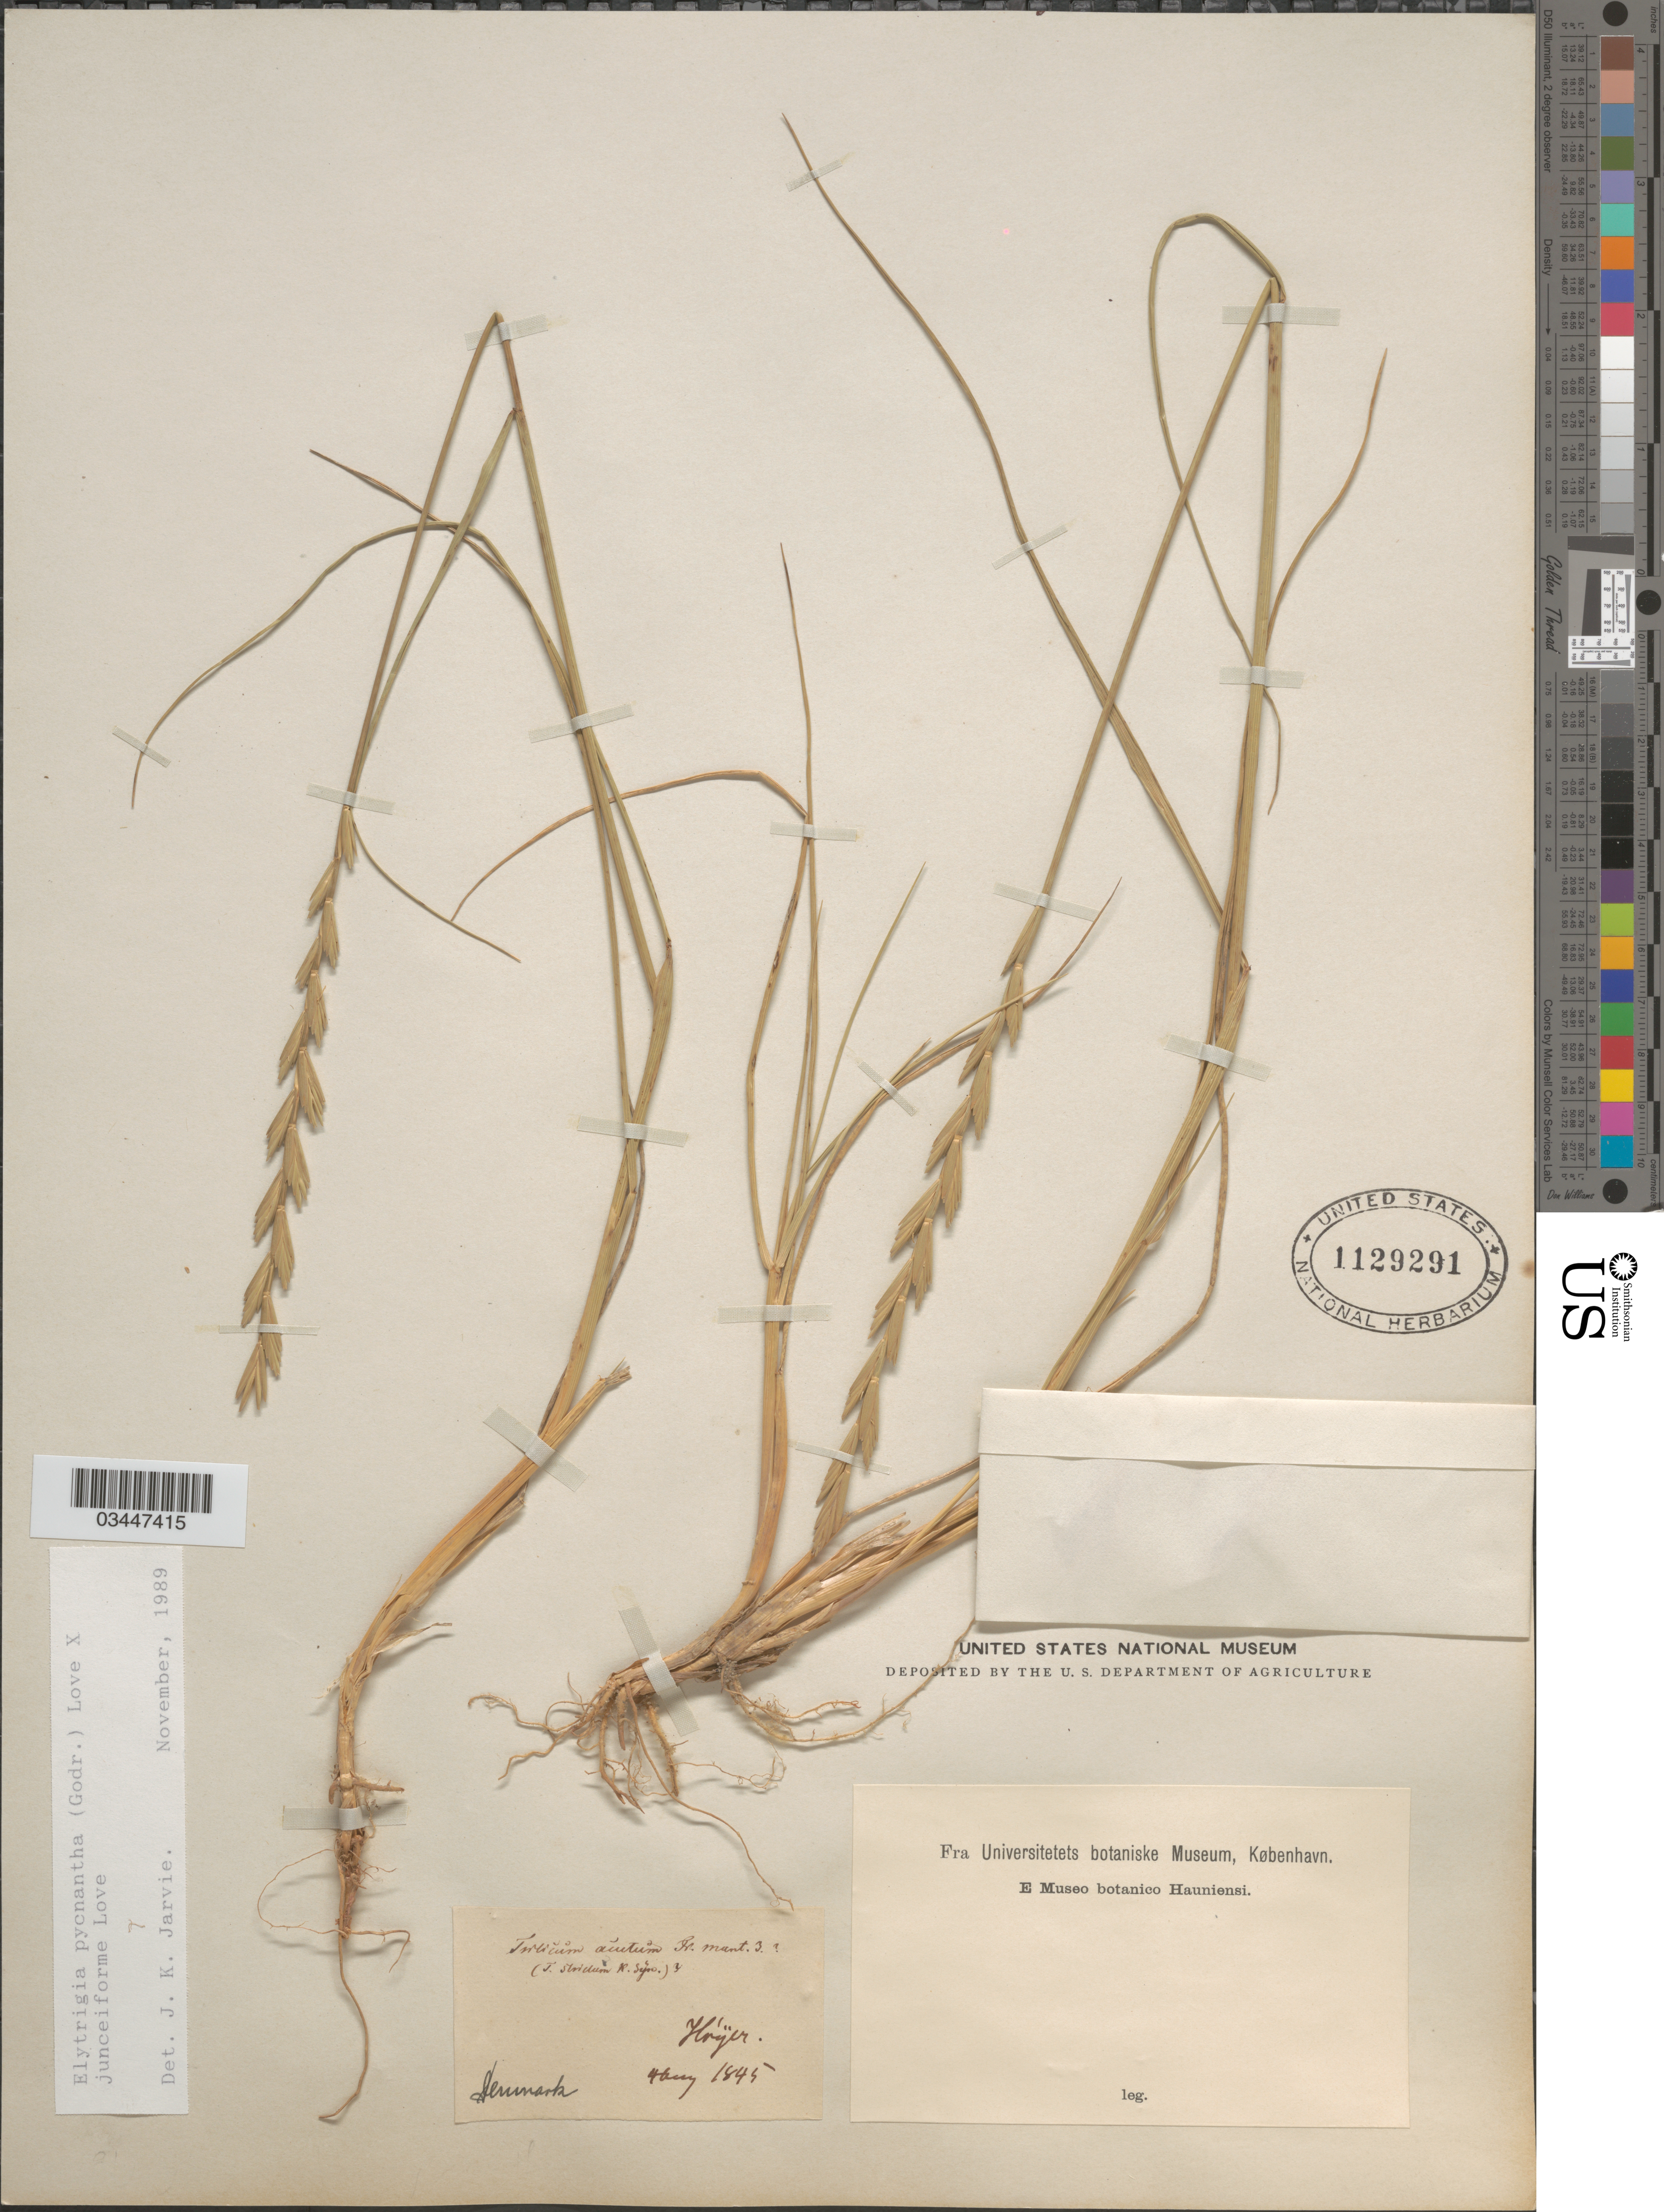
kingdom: Plantae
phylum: Tracheophyta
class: Liliopsida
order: Poales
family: Poaceae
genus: Thinopyrum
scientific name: Thinopyrum pycnanthum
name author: (Godr.) Barkworth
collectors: ex Mus. Bot. Hauniense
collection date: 1845-08-04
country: Denmark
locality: Højer.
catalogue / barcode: US 1129291